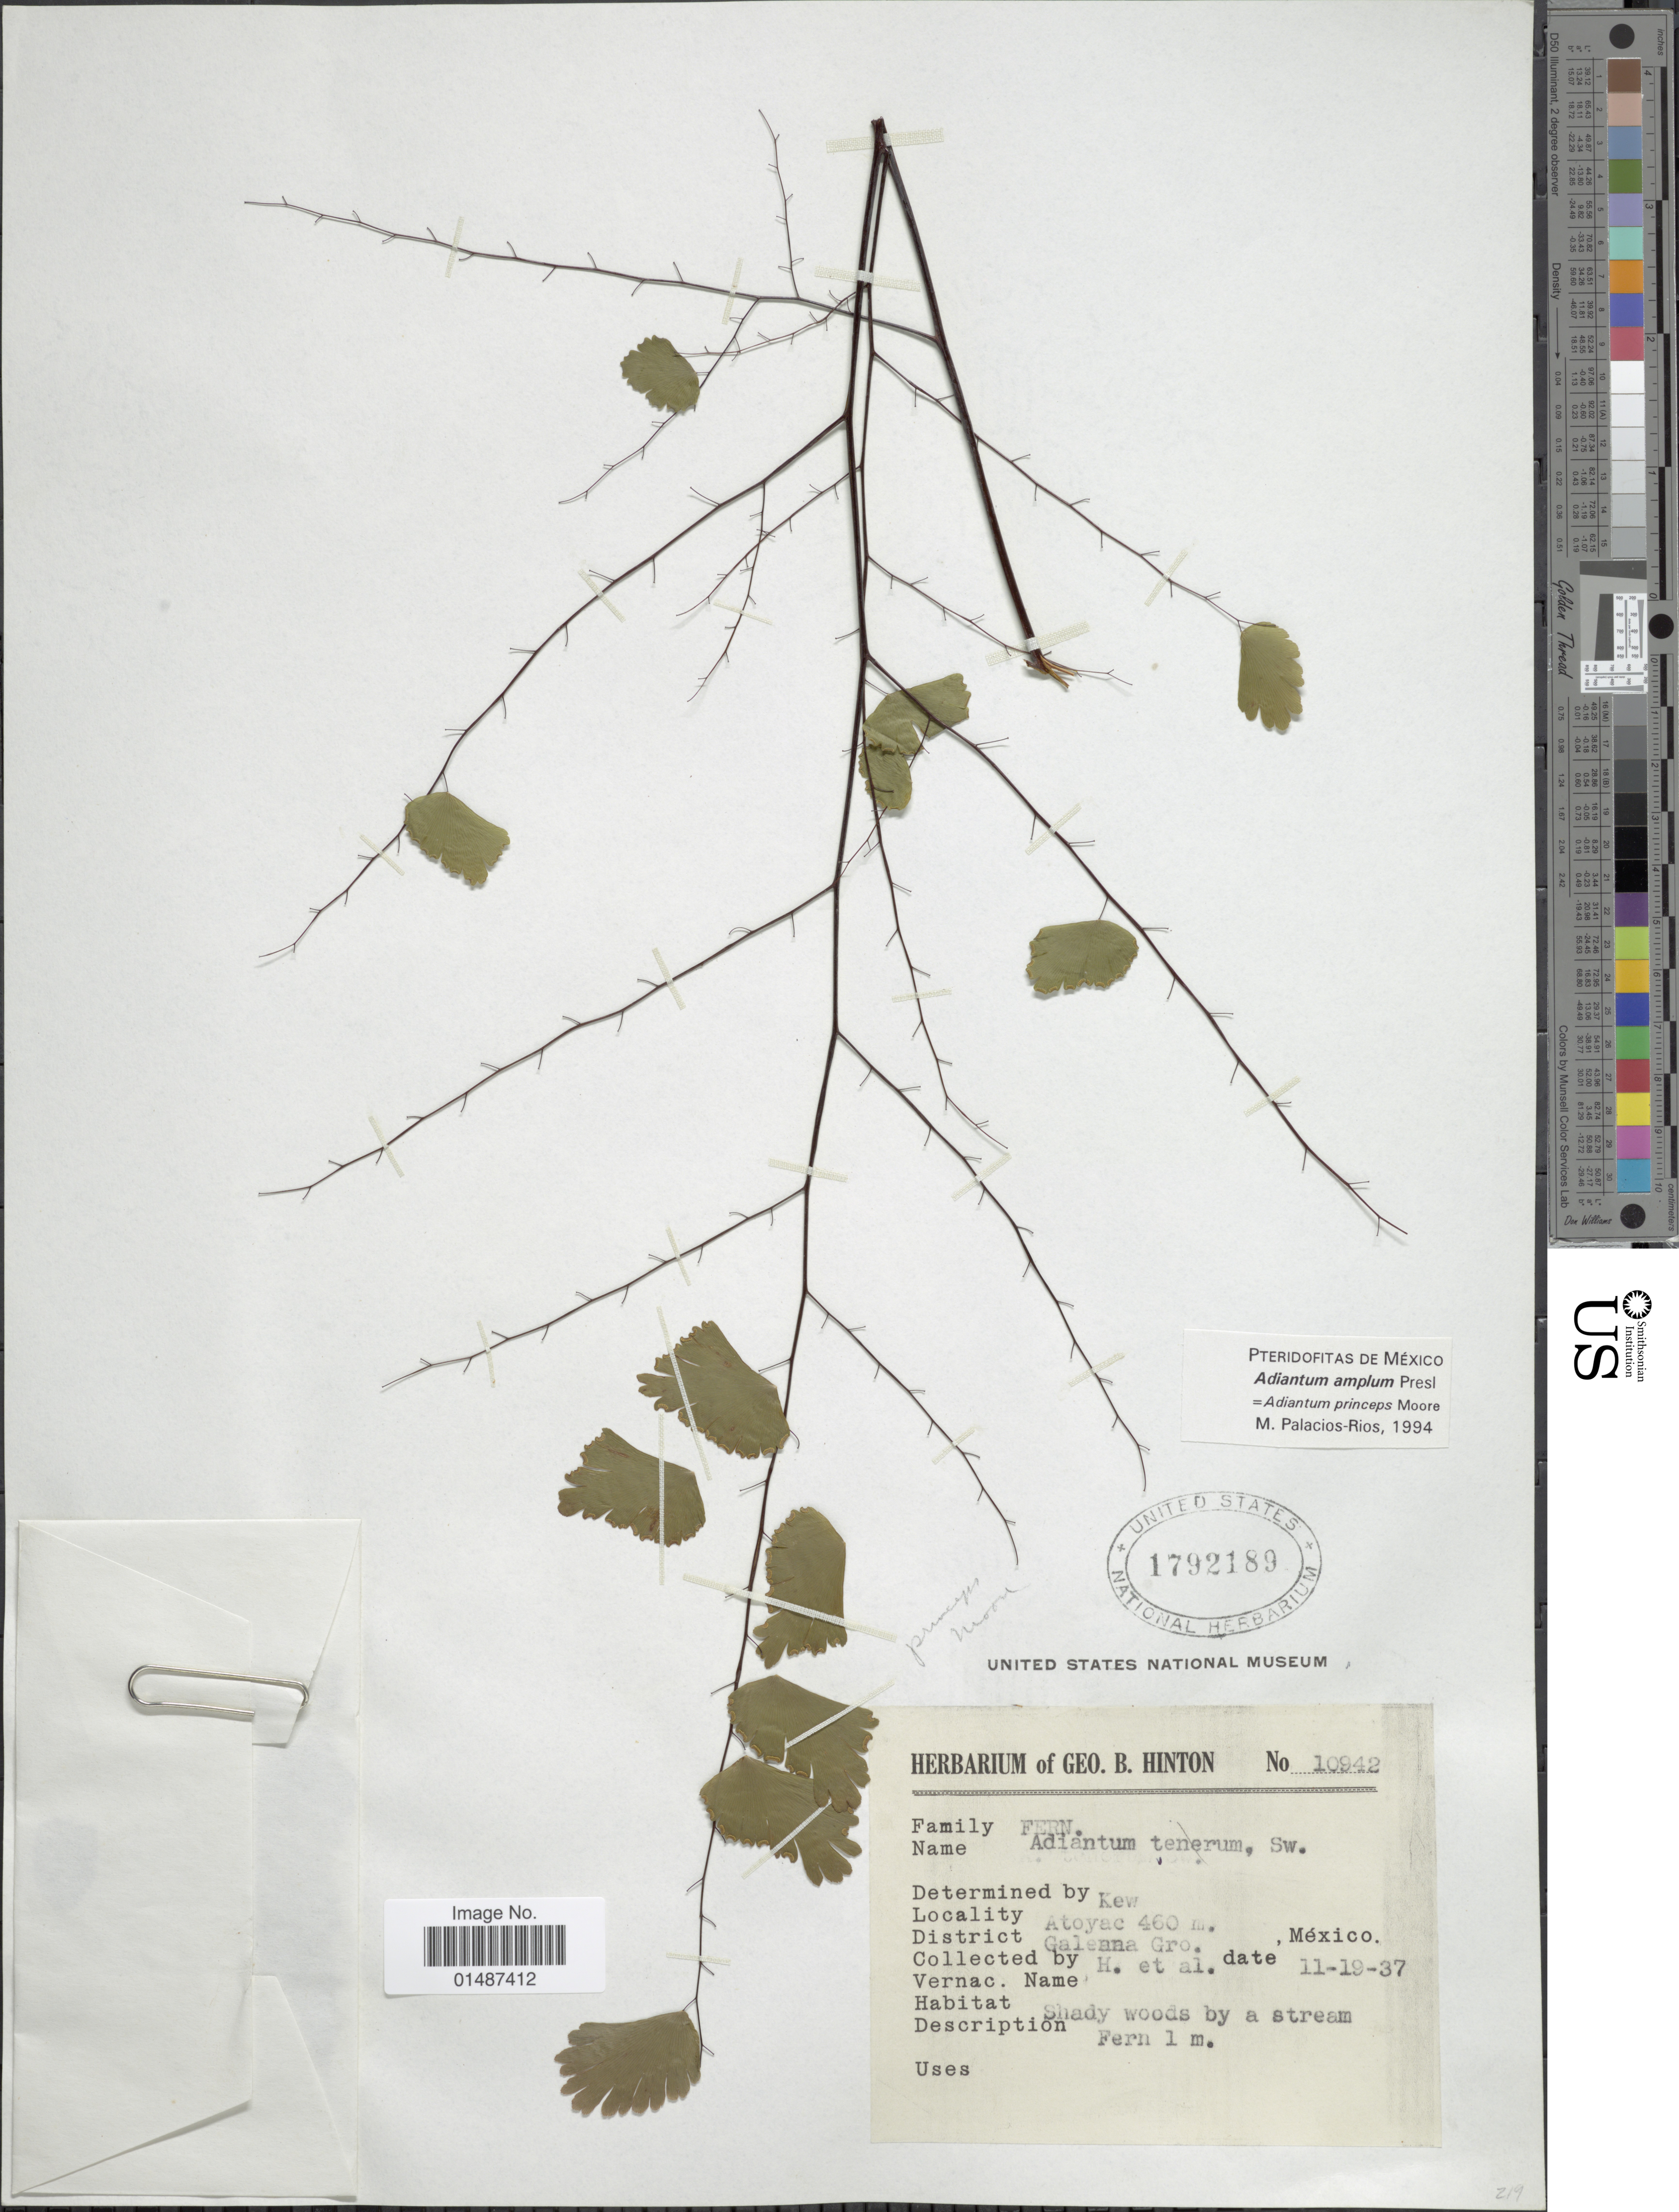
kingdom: Plantae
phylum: Tracheophyta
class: Polypodiopsida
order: Polypodiales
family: Pteridaceae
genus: Adiantum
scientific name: Adiantum amplum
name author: C. Presl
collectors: G. B. Hinton & et al.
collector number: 10942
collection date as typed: Transcribed d/m/y: 19/11/37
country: Mexico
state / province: Guerrero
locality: Atoyac. District Galeana.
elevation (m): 460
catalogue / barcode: US 1792189